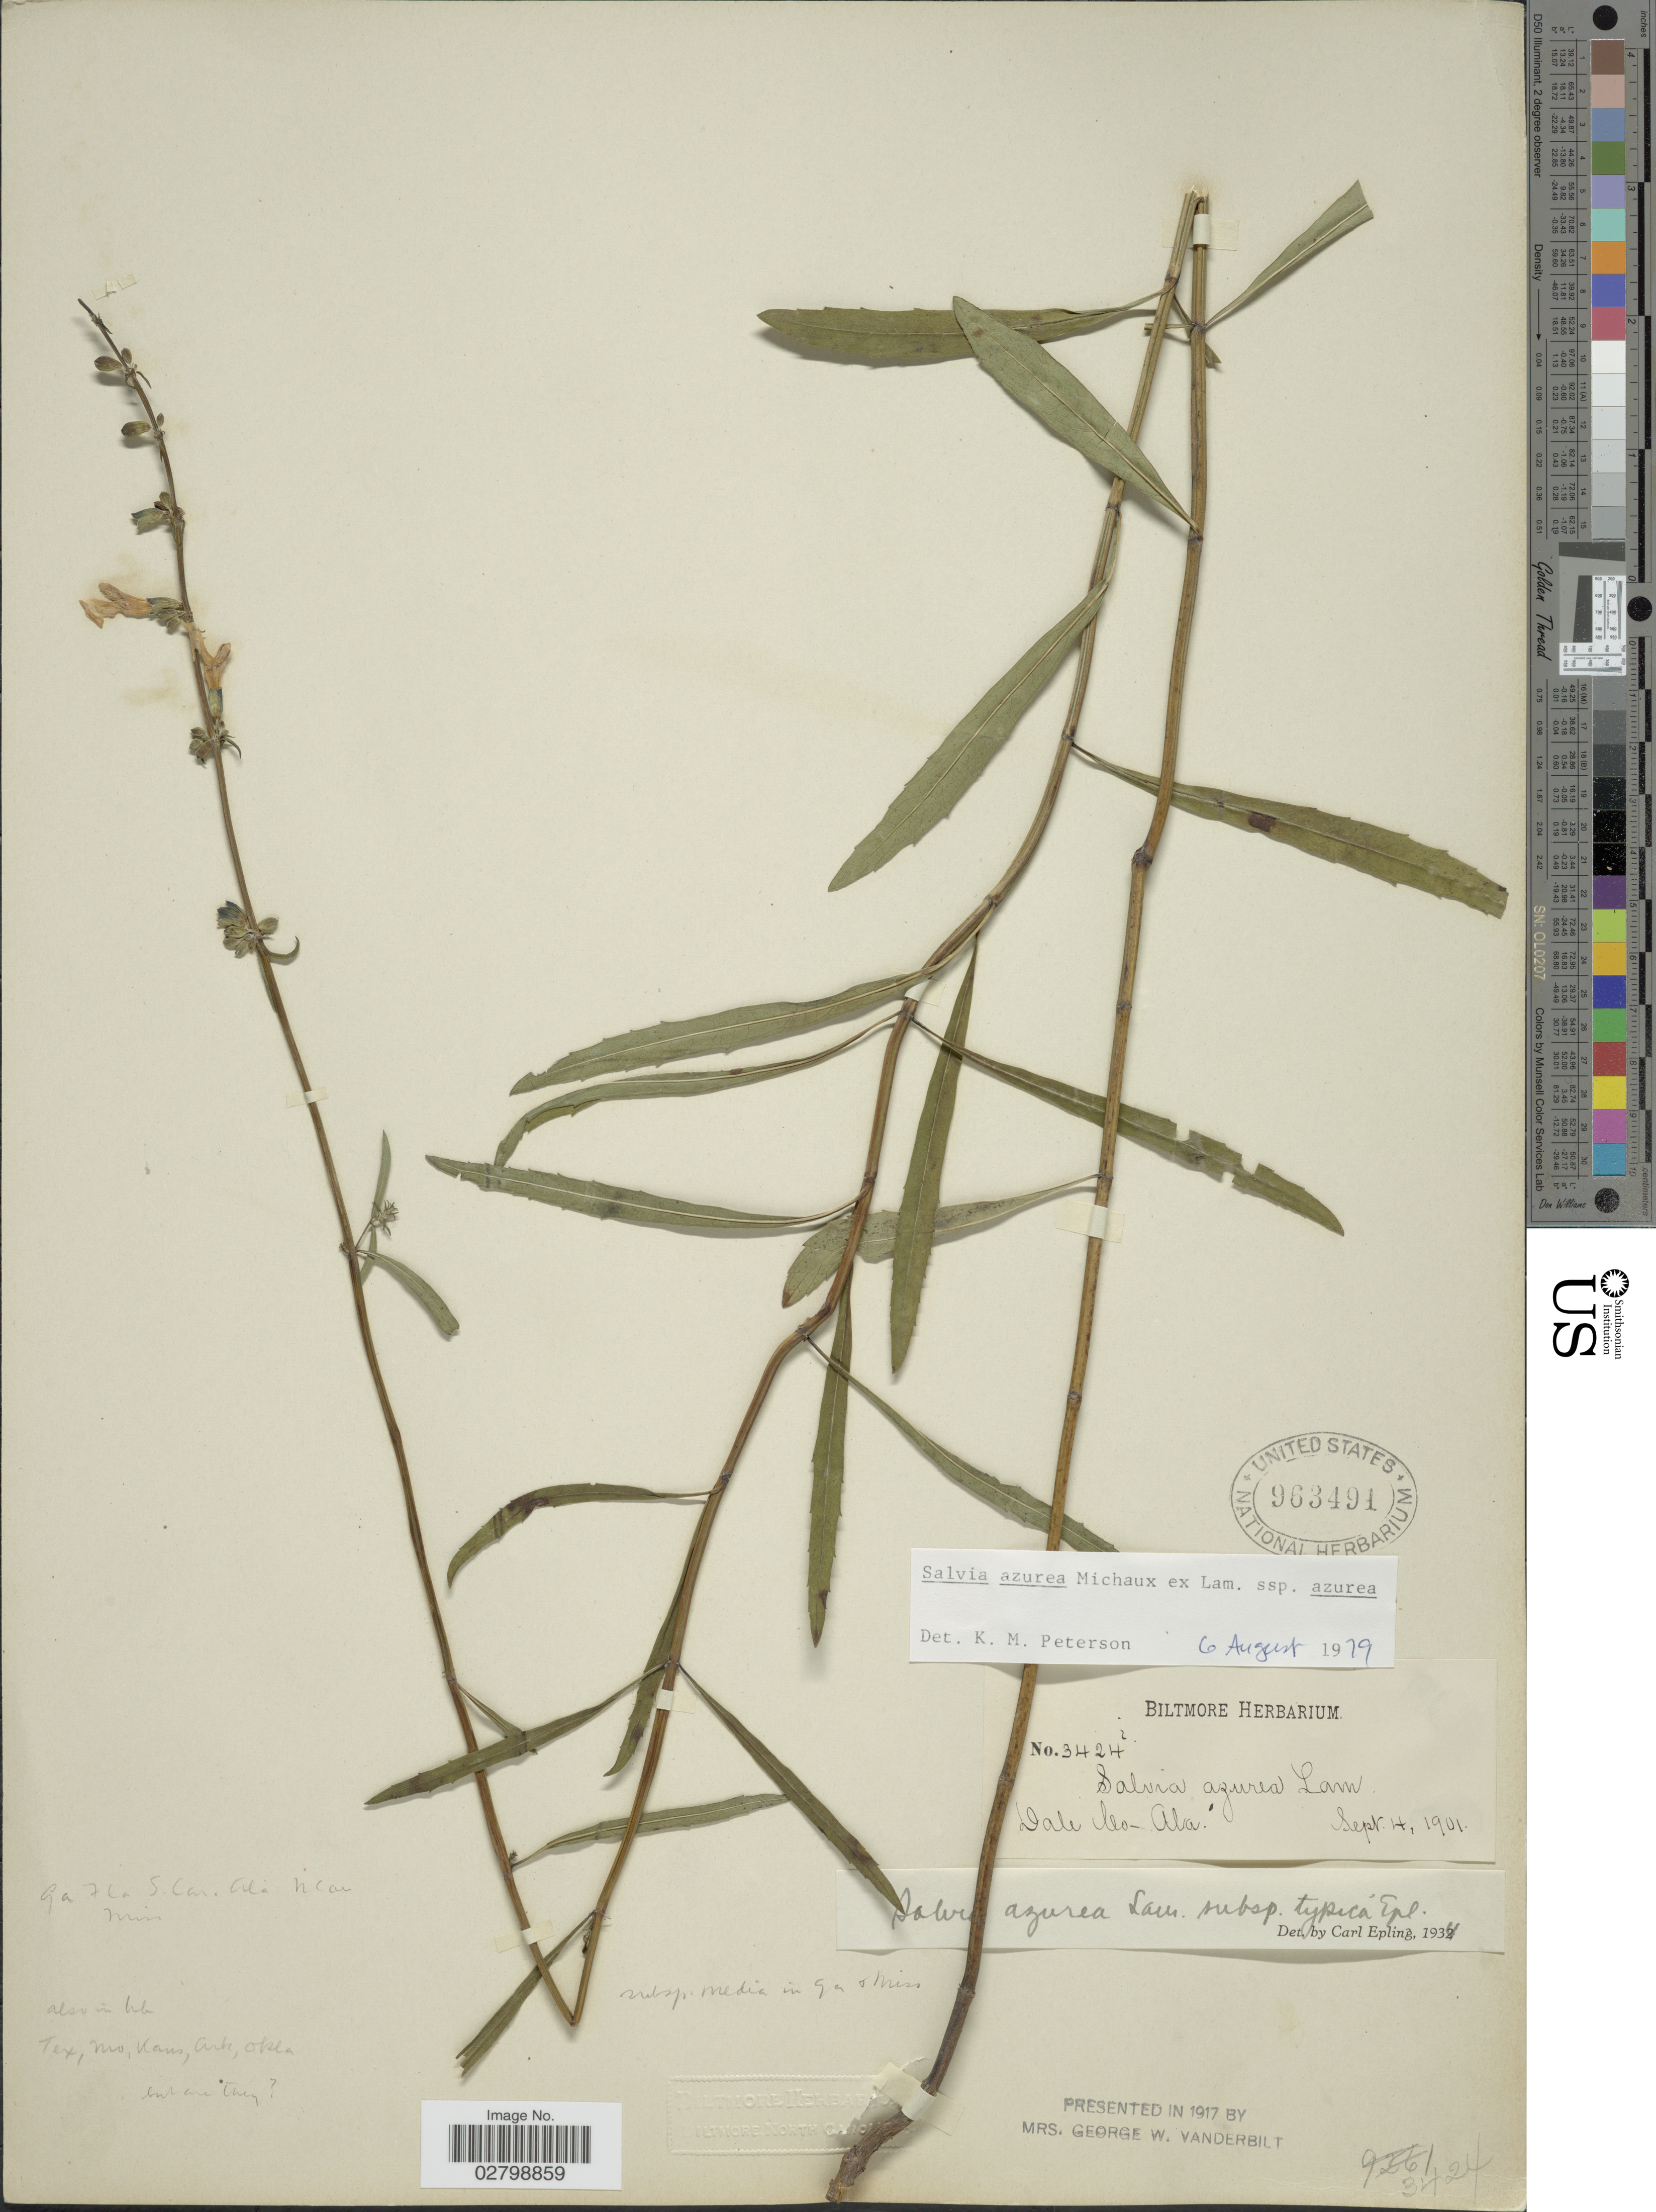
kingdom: Plantae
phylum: Tracheophyta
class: Magnoliopsida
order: Lamiales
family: Lamiaceae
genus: Salvia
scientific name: Salvia azurea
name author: Michx. ex Vahl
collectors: ex herb. Biltmore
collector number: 3424i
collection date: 1901-09-04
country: United States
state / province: Alabama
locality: Dale Co.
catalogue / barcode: US 963491